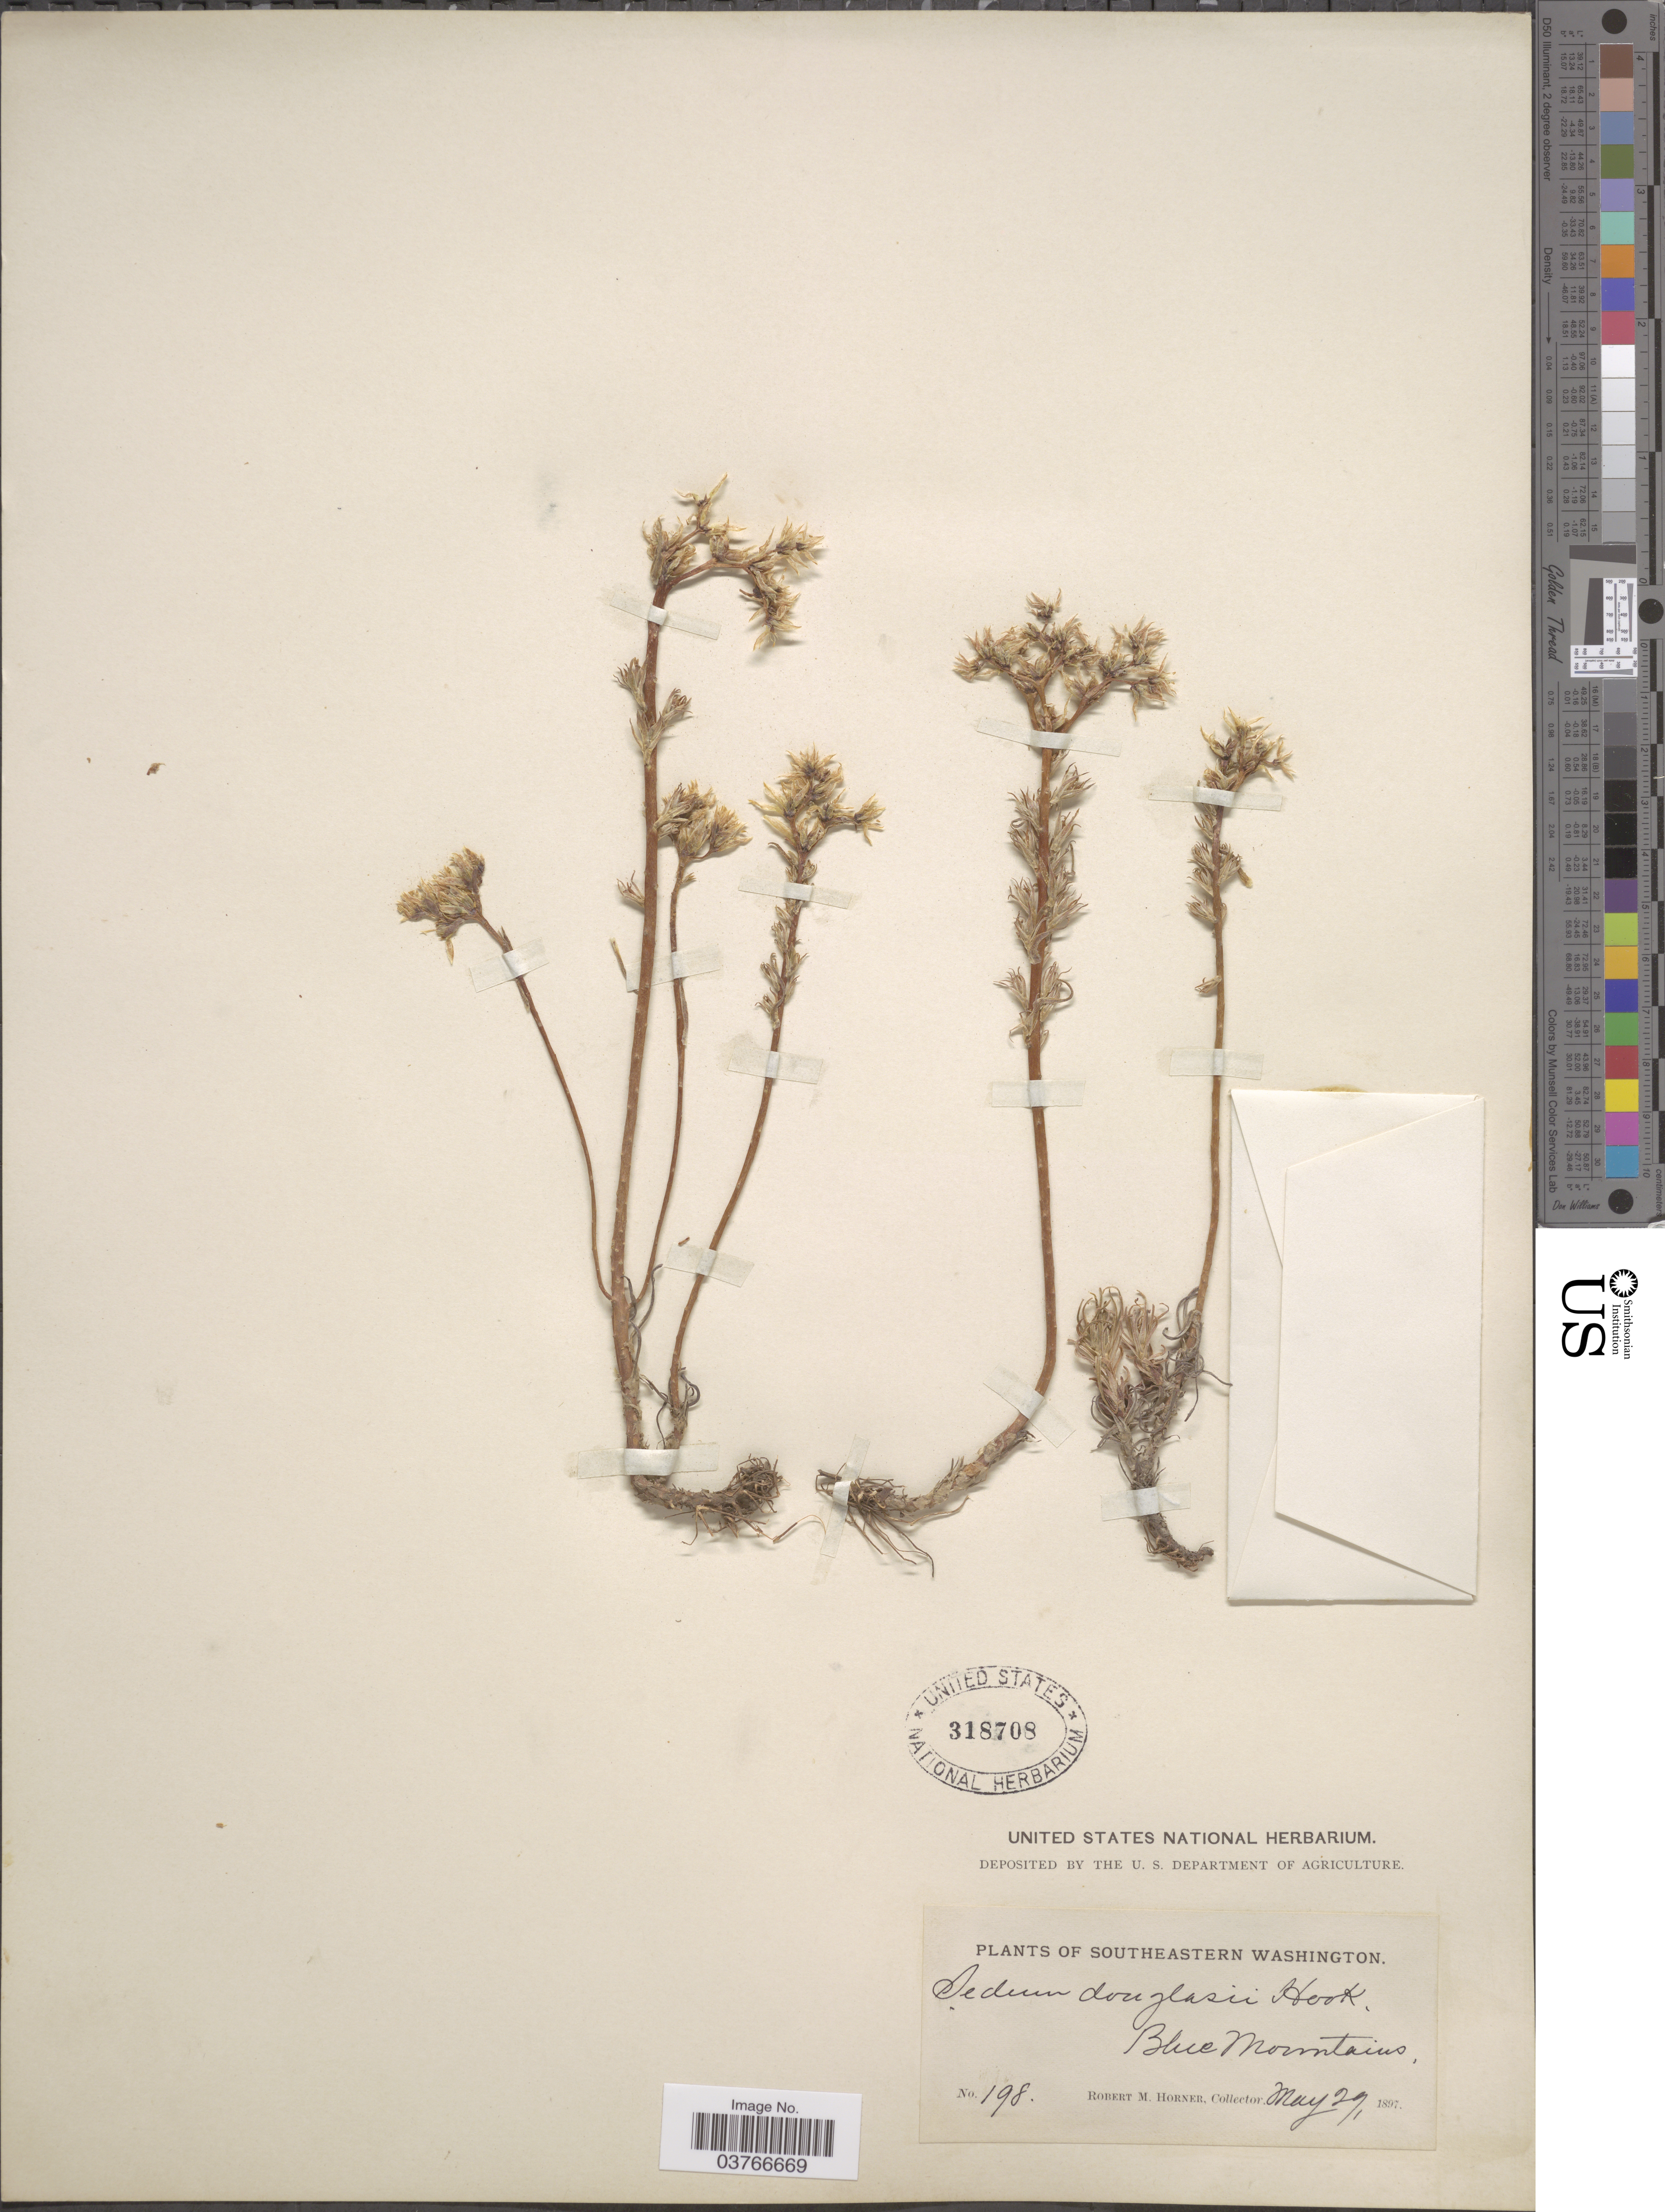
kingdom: Plantae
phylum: Tracheophyta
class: Magnoliopsida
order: Saxifragales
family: Crassulaceae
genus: Sedum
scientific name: Sedum stenopetalum var. stenopetalum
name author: Pursh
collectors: R. Horner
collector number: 198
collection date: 1897-05-29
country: United States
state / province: Washington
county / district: Clallam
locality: Southeastern Washington. Blue Mountains.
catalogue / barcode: US 318708